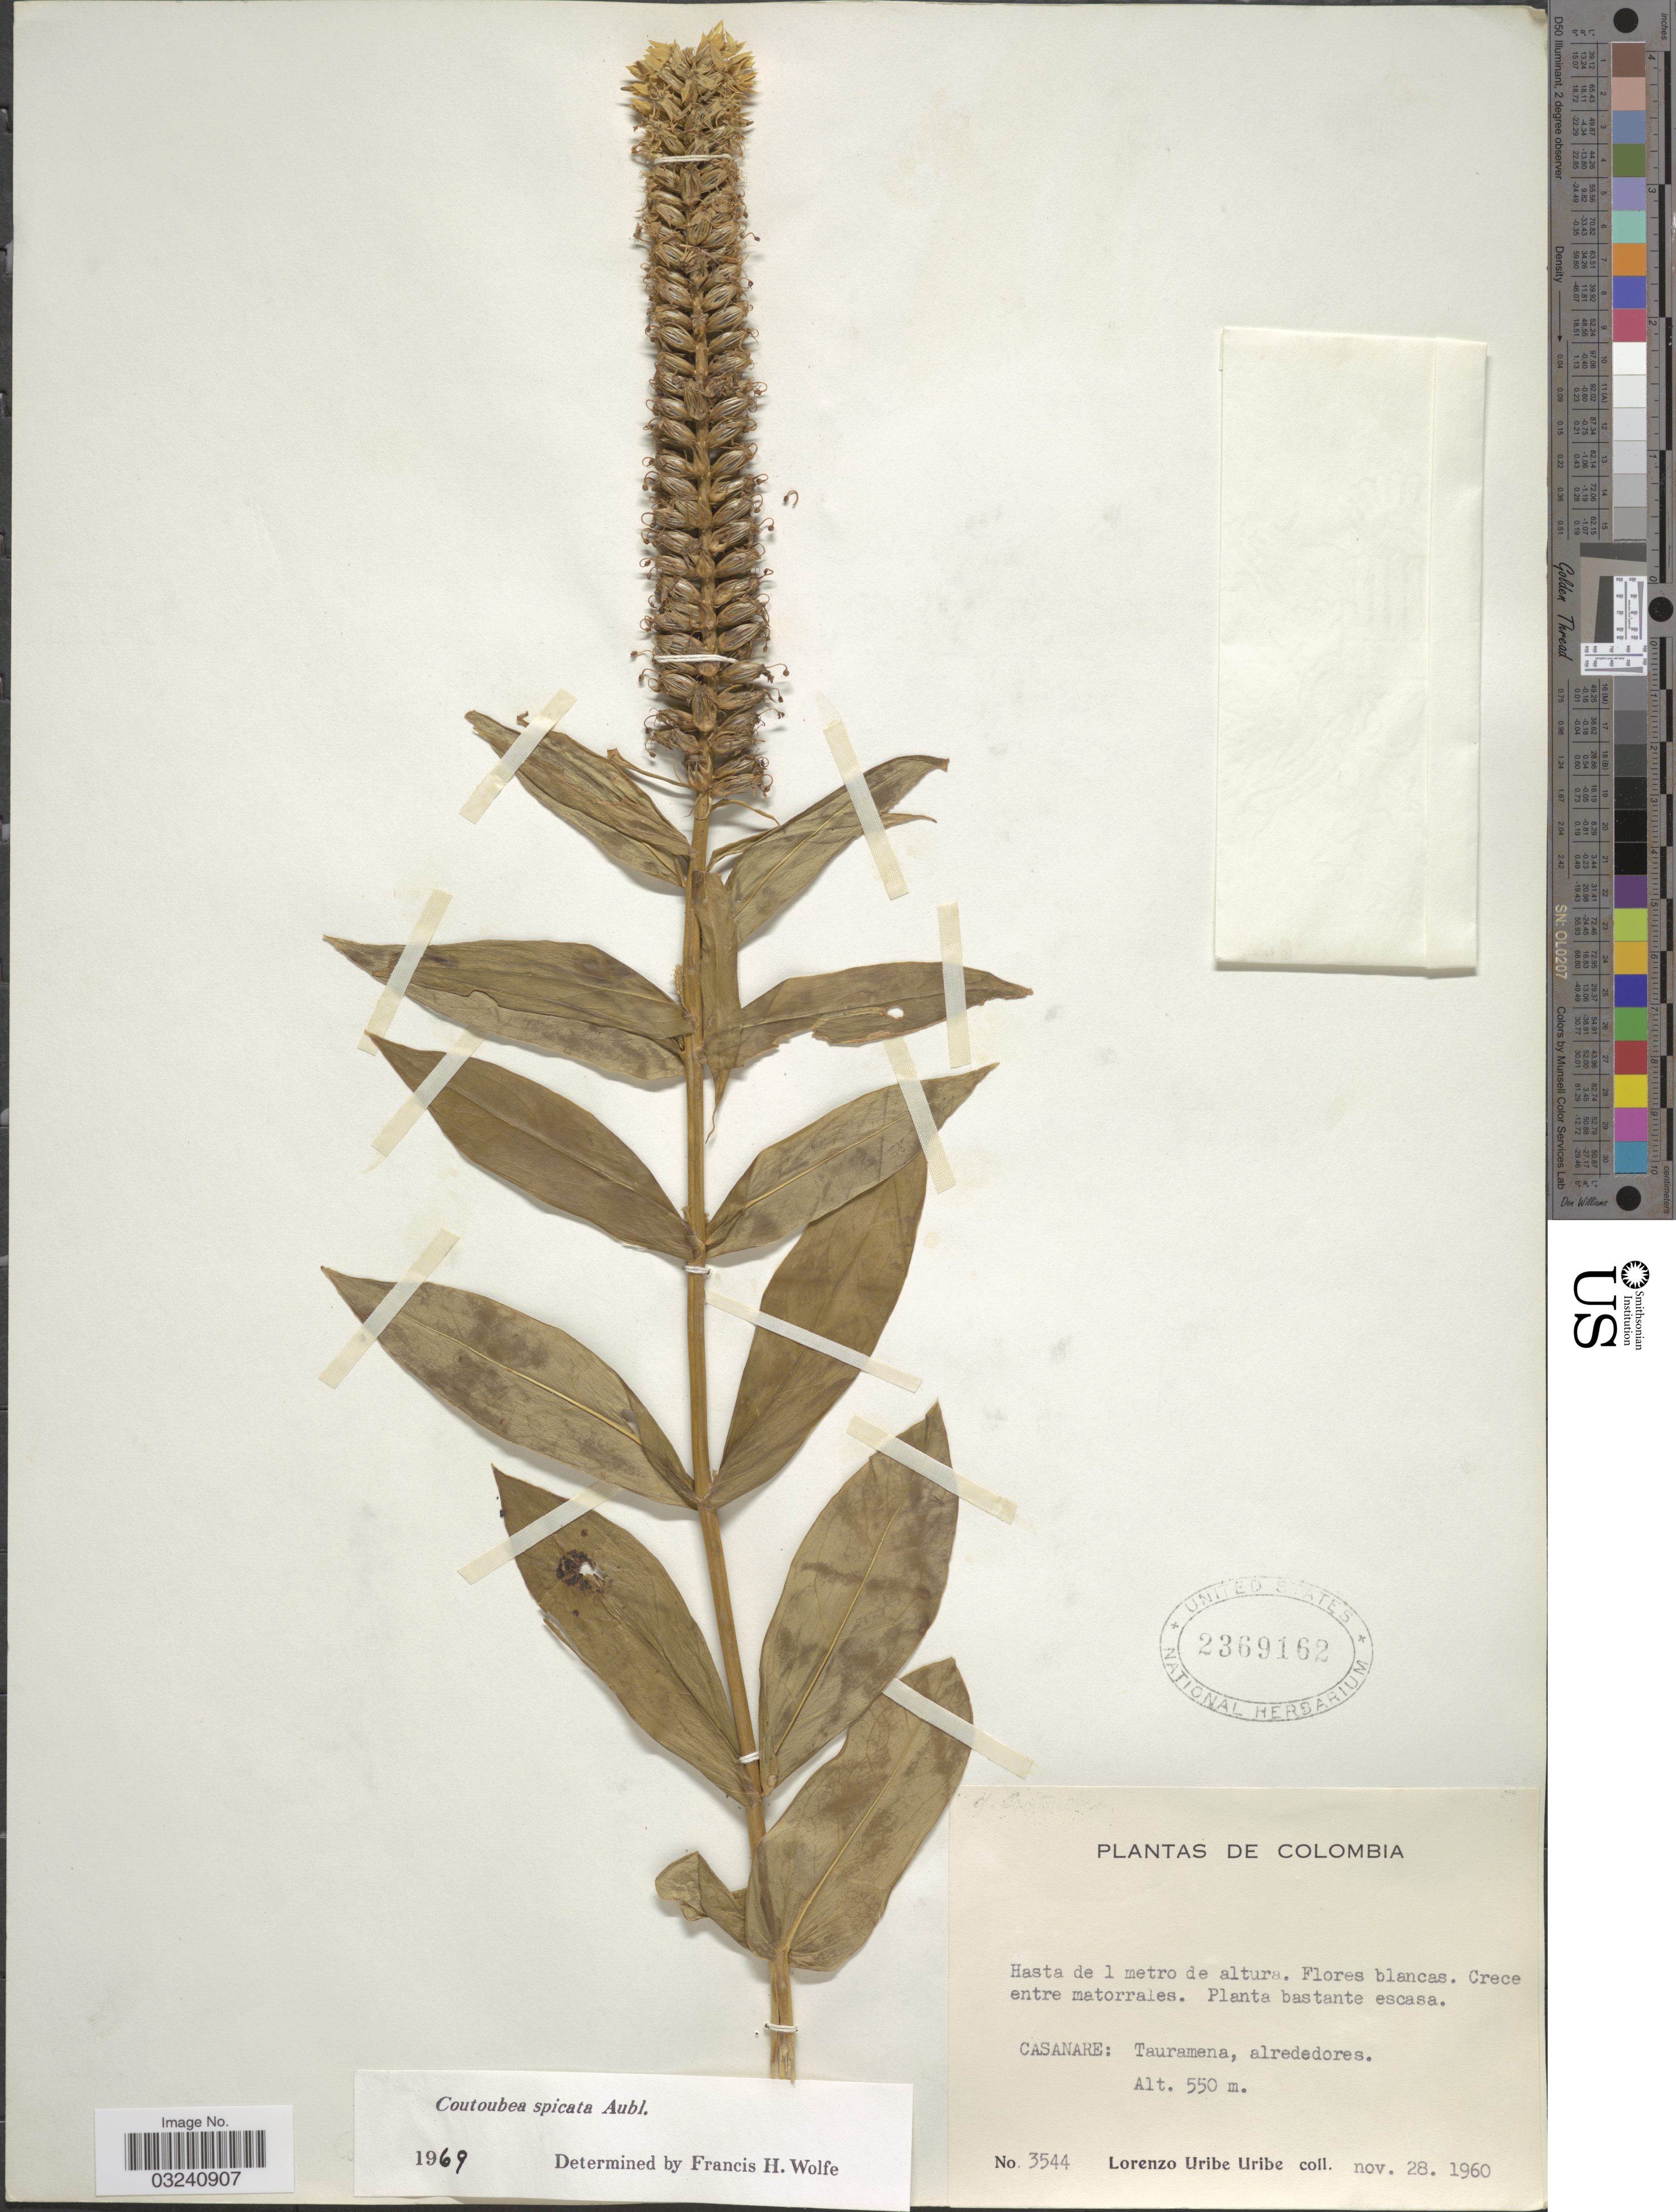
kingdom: Plantae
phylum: Tracheophyta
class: Magnoliopsida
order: Gentianales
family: Gentianaceae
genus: Coutoubea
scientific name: Coutoubea spicata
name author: Aubl.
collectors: L. Uribe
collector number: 3544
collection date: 1960-11-28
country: Colombia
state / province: Casanare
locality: Tauramena, alrededores.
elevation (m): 550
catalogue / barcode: US 2369162